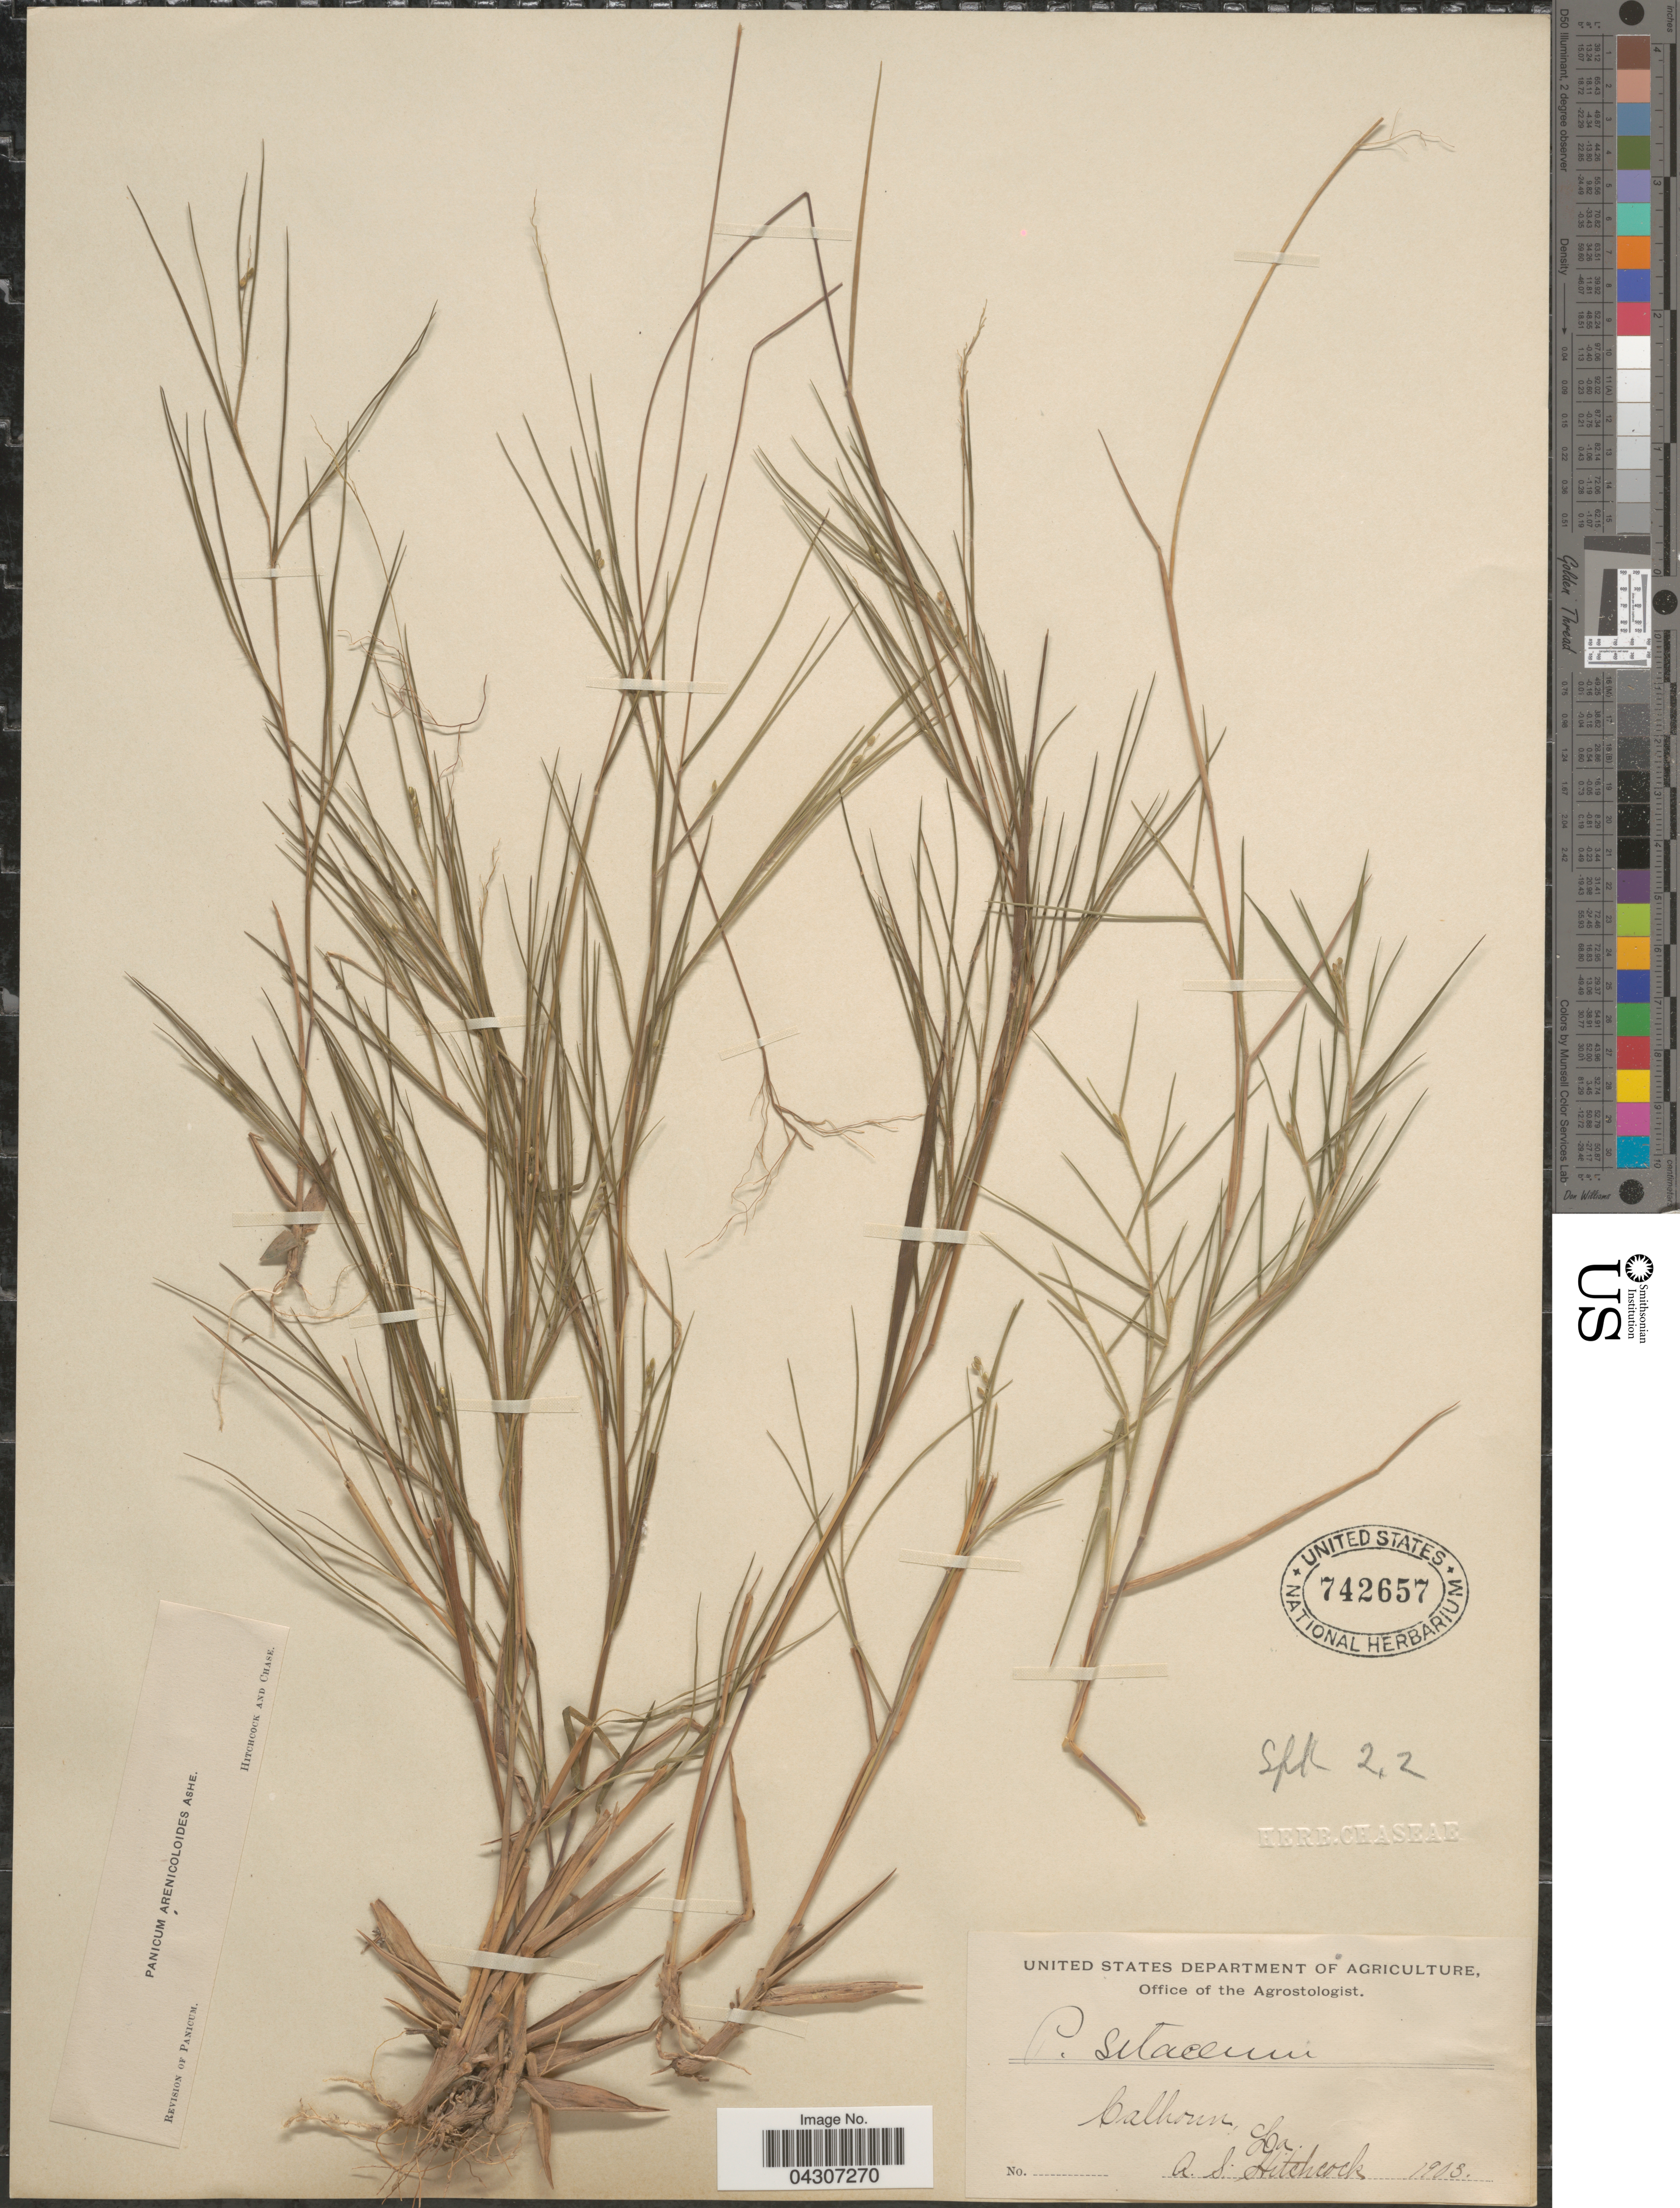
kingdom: Plantae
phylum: Tracheophyta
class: Liliopsida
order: Poales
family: Poaceae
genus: Dichanthelium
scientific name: Dichanthelium aciculare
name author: (Desv. ex Poir.) Gould & C.A. Clark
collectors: A. S. Hitchcock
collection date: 1903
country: United States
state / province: Alabama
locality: Calhoun.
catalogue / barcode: US 742657